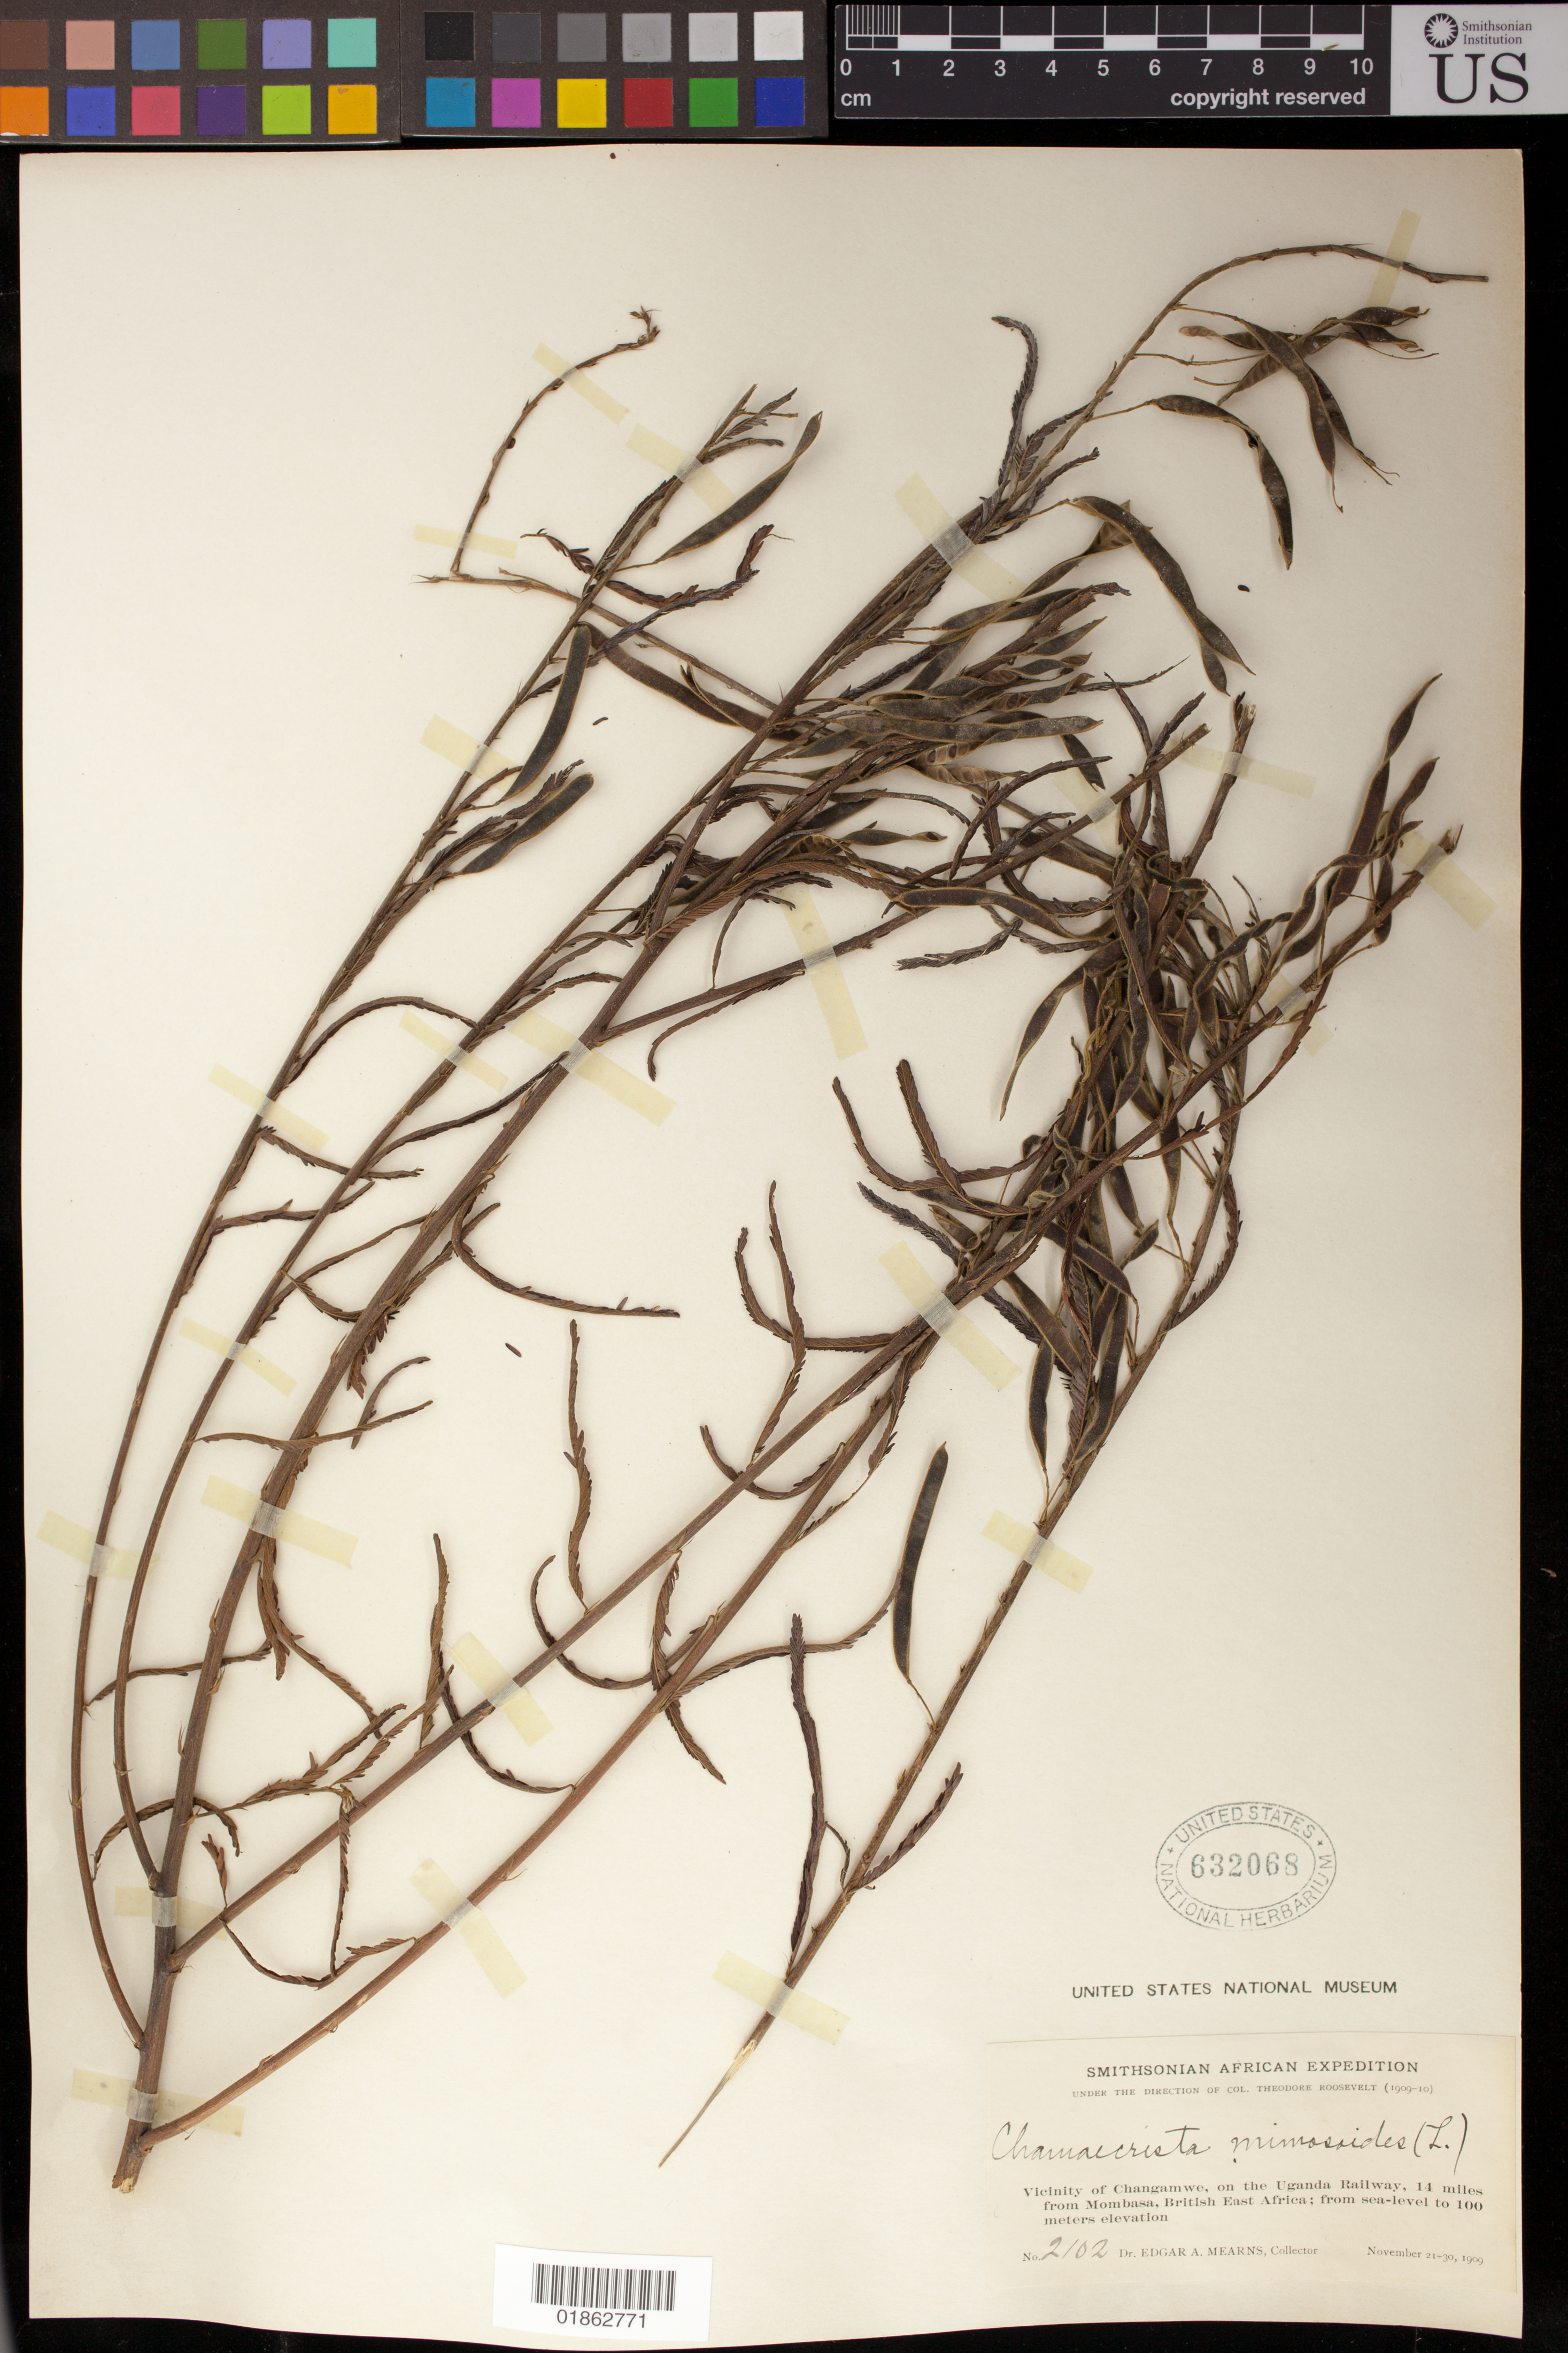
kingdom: Plantae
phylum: Tracheophyta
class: Magnoliopsida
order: Fabales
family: Fabaceae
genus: Chamaecrista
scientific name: Chamaecrista mimosoides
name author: (L.) Greene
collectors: E. A. Mearns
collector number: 2102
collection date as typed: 1909-11-21/1909-11-30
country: Kenya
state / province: Mombasa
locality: Vicinity of Changamwe, on the Ugandan Railway, 14 miles from Mombasa, British East Africa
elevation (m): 0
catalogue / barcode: US 632068